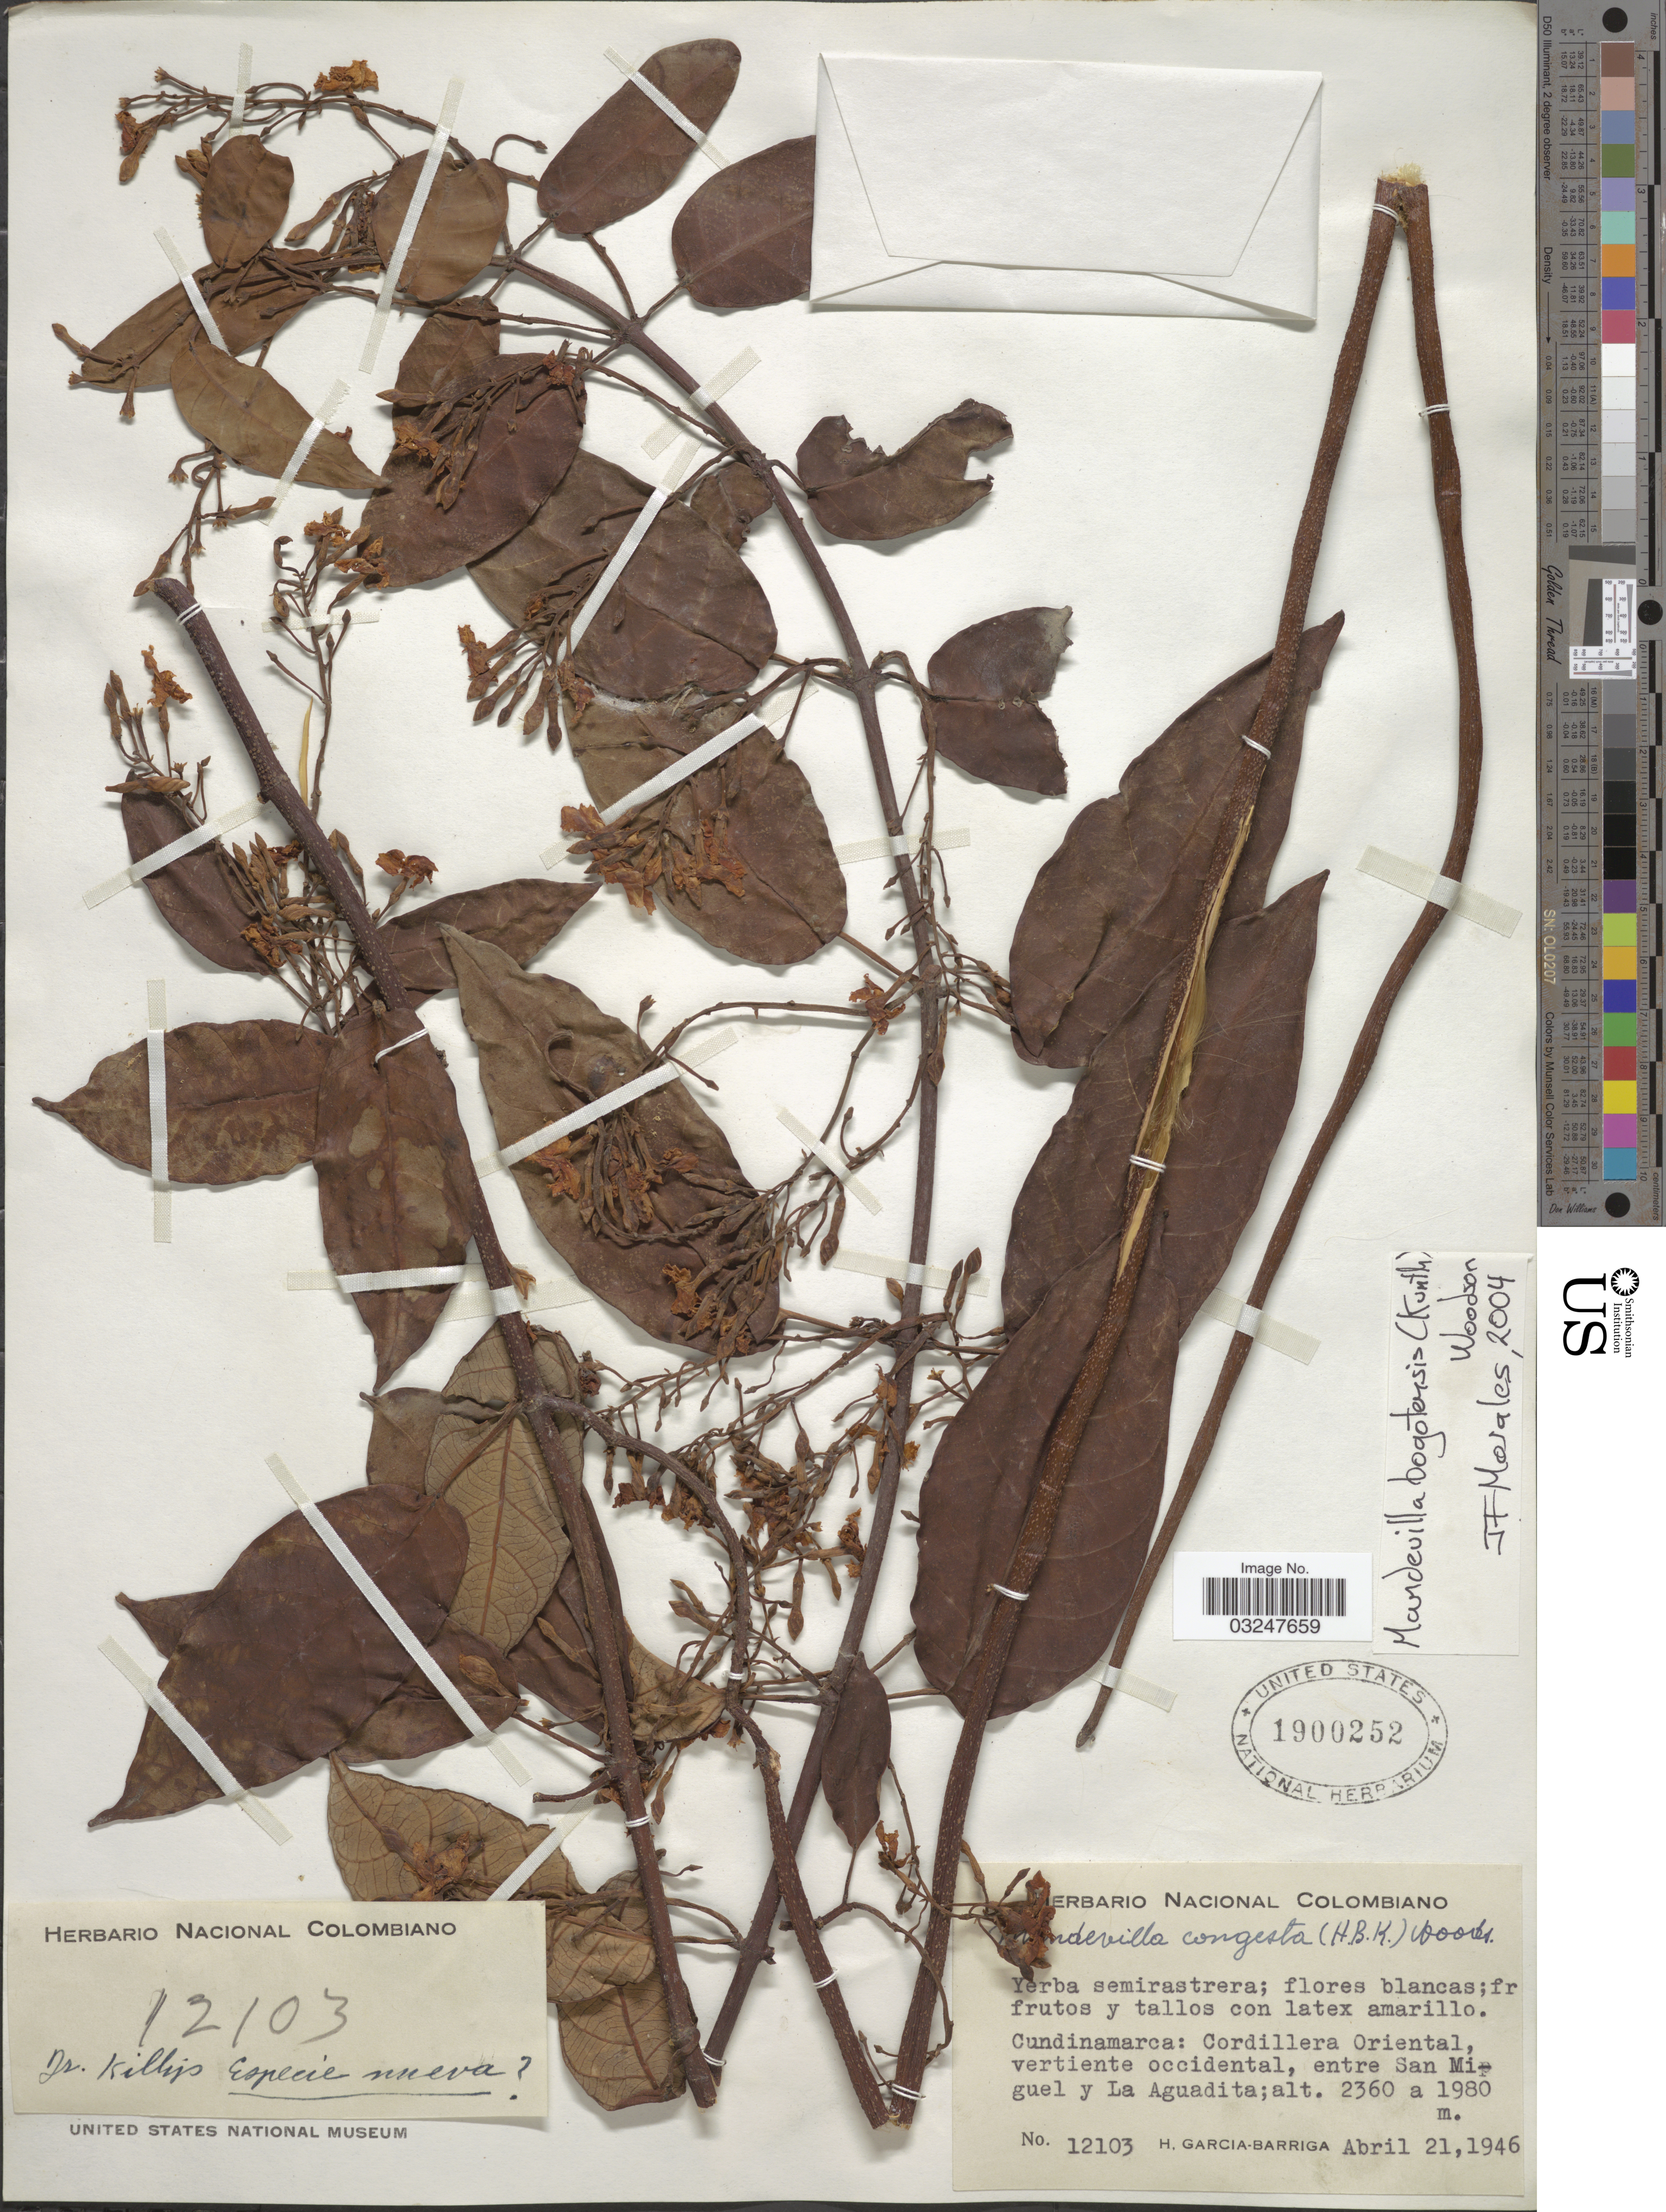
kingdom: Plantae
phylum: Tracheophyta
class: Magnoliopsida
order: Gentianales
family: Apocynaceae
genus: Mandevilla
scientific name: Mandevilla bogotensis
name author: (Kunth) Woodson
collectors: H. García Barriga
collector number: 12103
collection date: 1946-04-21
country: Colombia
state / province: Cundinamarca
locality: Cordillera Oriental, vertiente occidental, entre San Miguel y La Aguadita.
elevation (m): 1980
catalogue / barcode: US 1900252